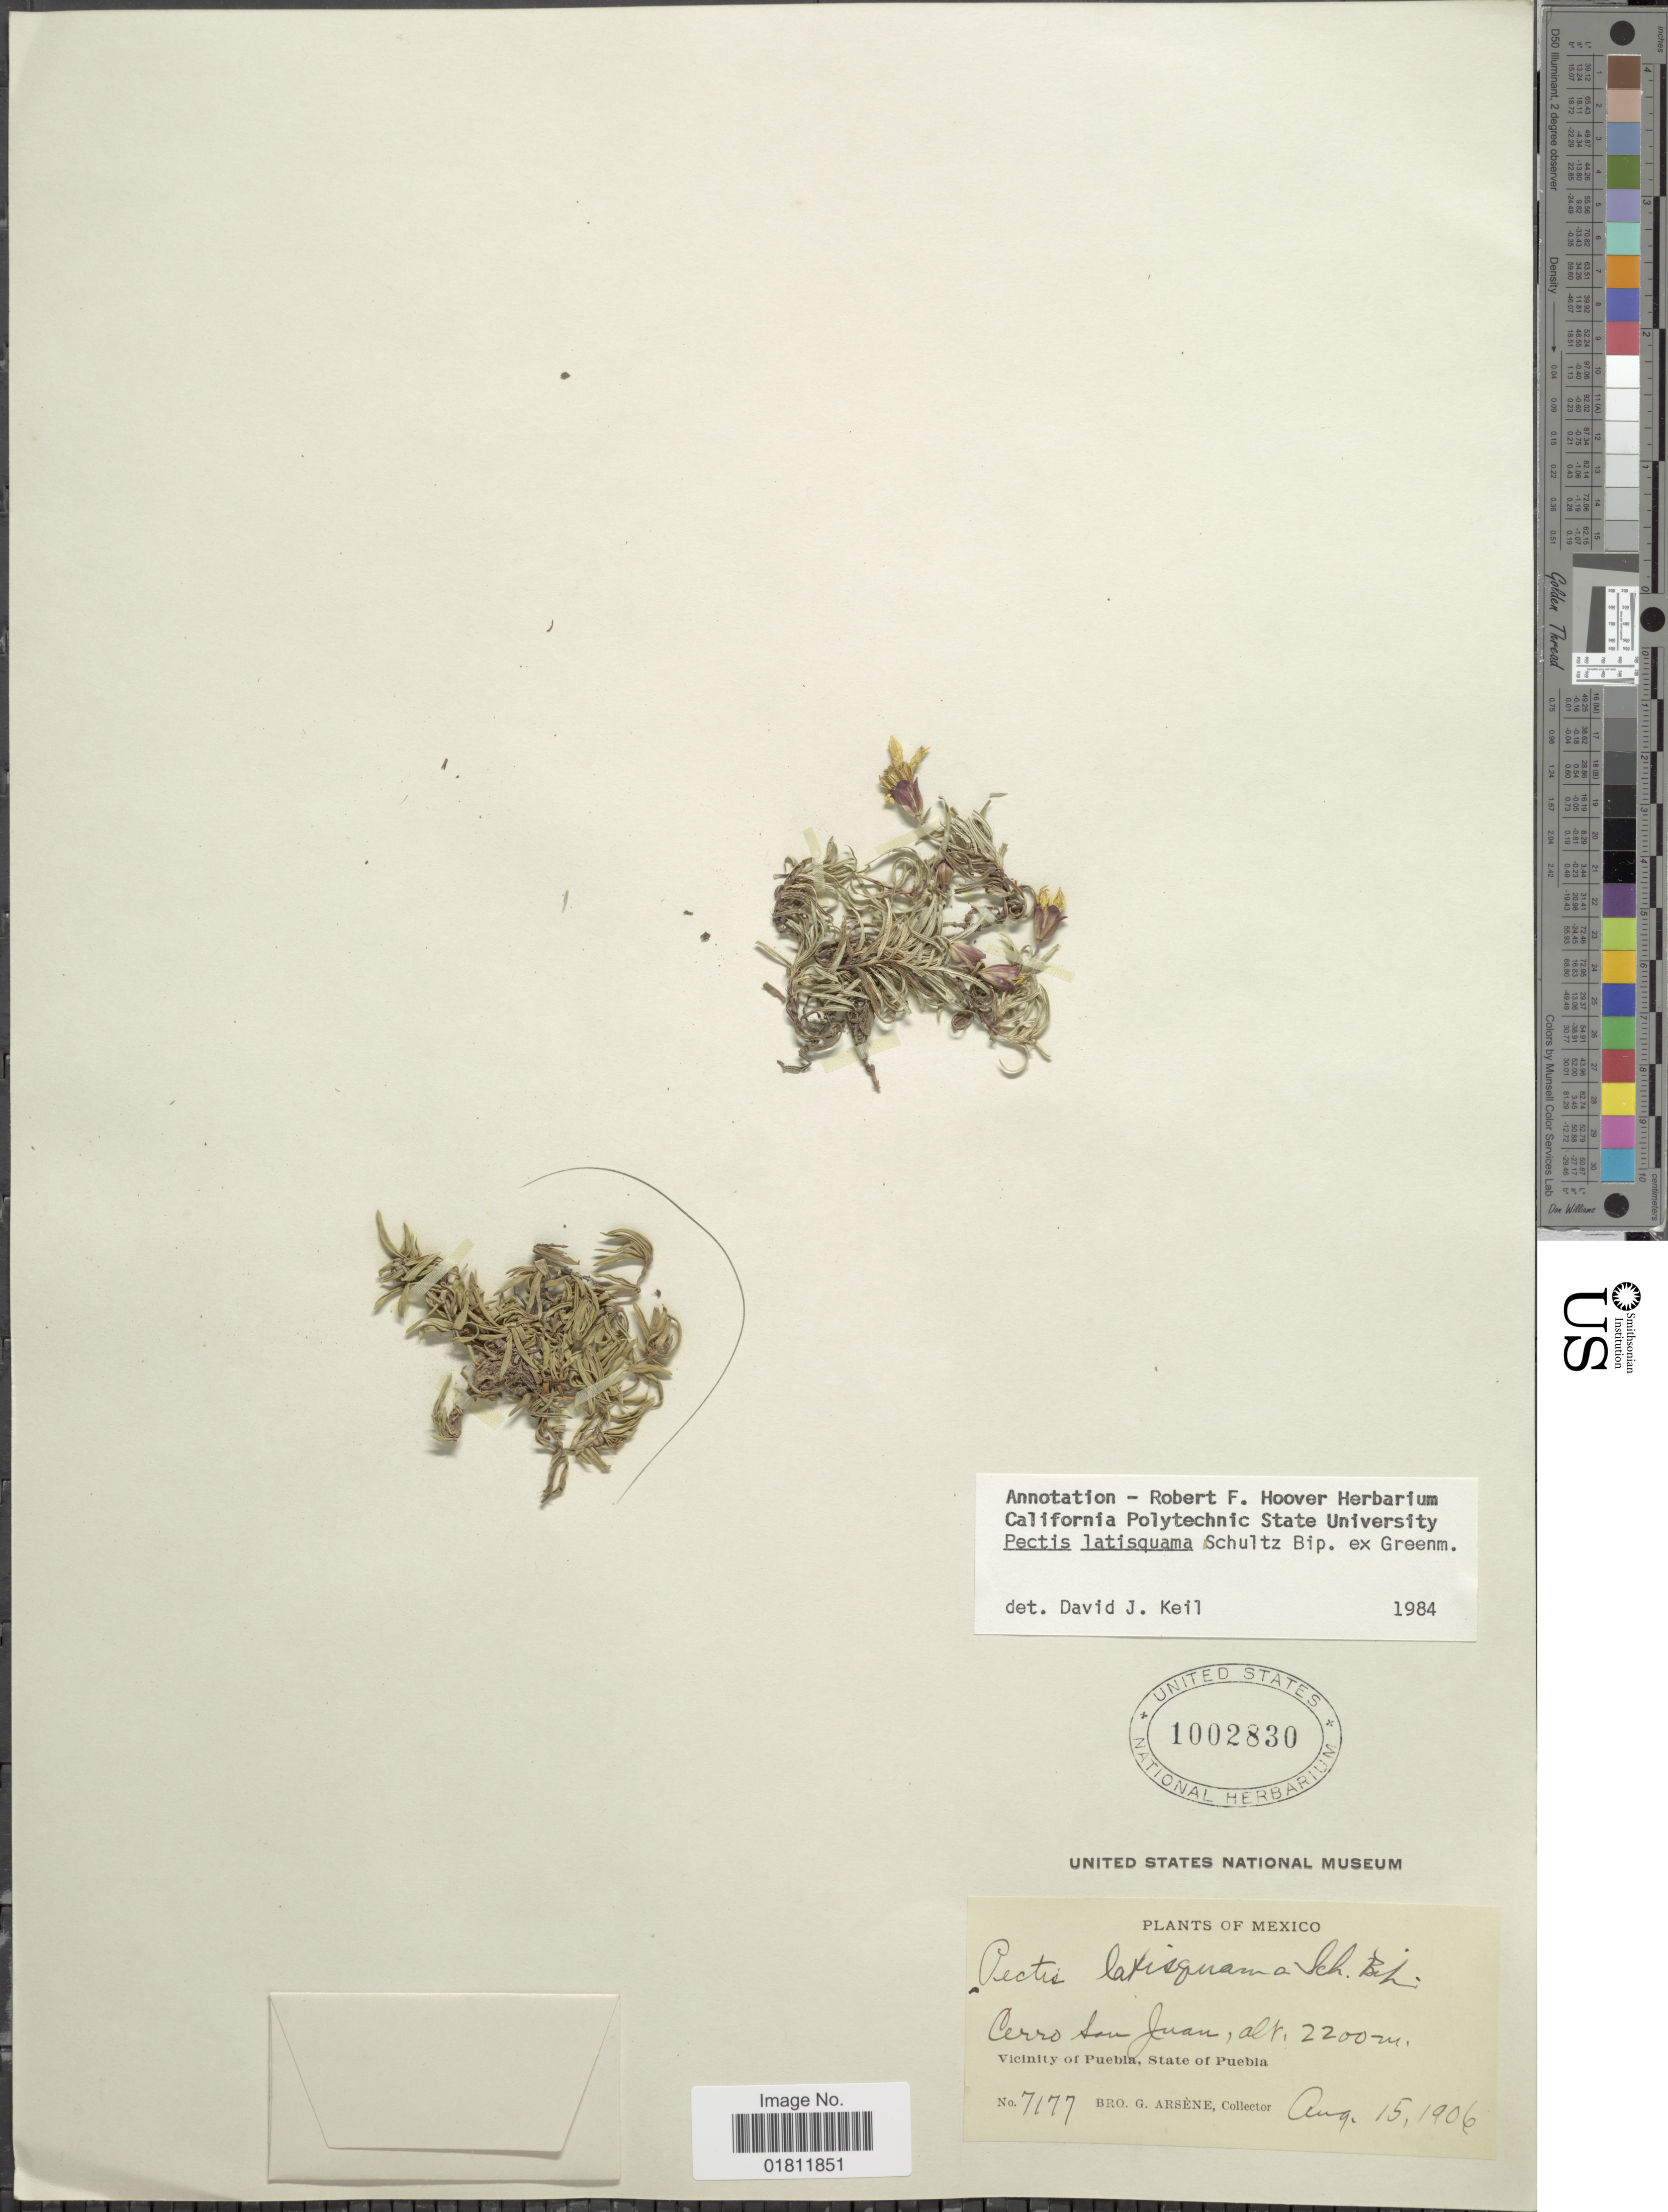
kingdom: Plantae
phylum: Tracheophyta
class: Magnoliopsida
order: Asterales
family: Asteraceae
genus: Pectis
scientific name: Pectis latisquama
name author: Sch. Bip. ex Greenm.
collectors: Bro. G. Arsène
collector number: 7177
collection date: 1906-08-15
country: Mexico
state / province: Puebla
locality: Cerro San Juan. Vicinity of Puebla, State of Puebla.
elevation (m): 2200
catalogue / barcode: US 1002830